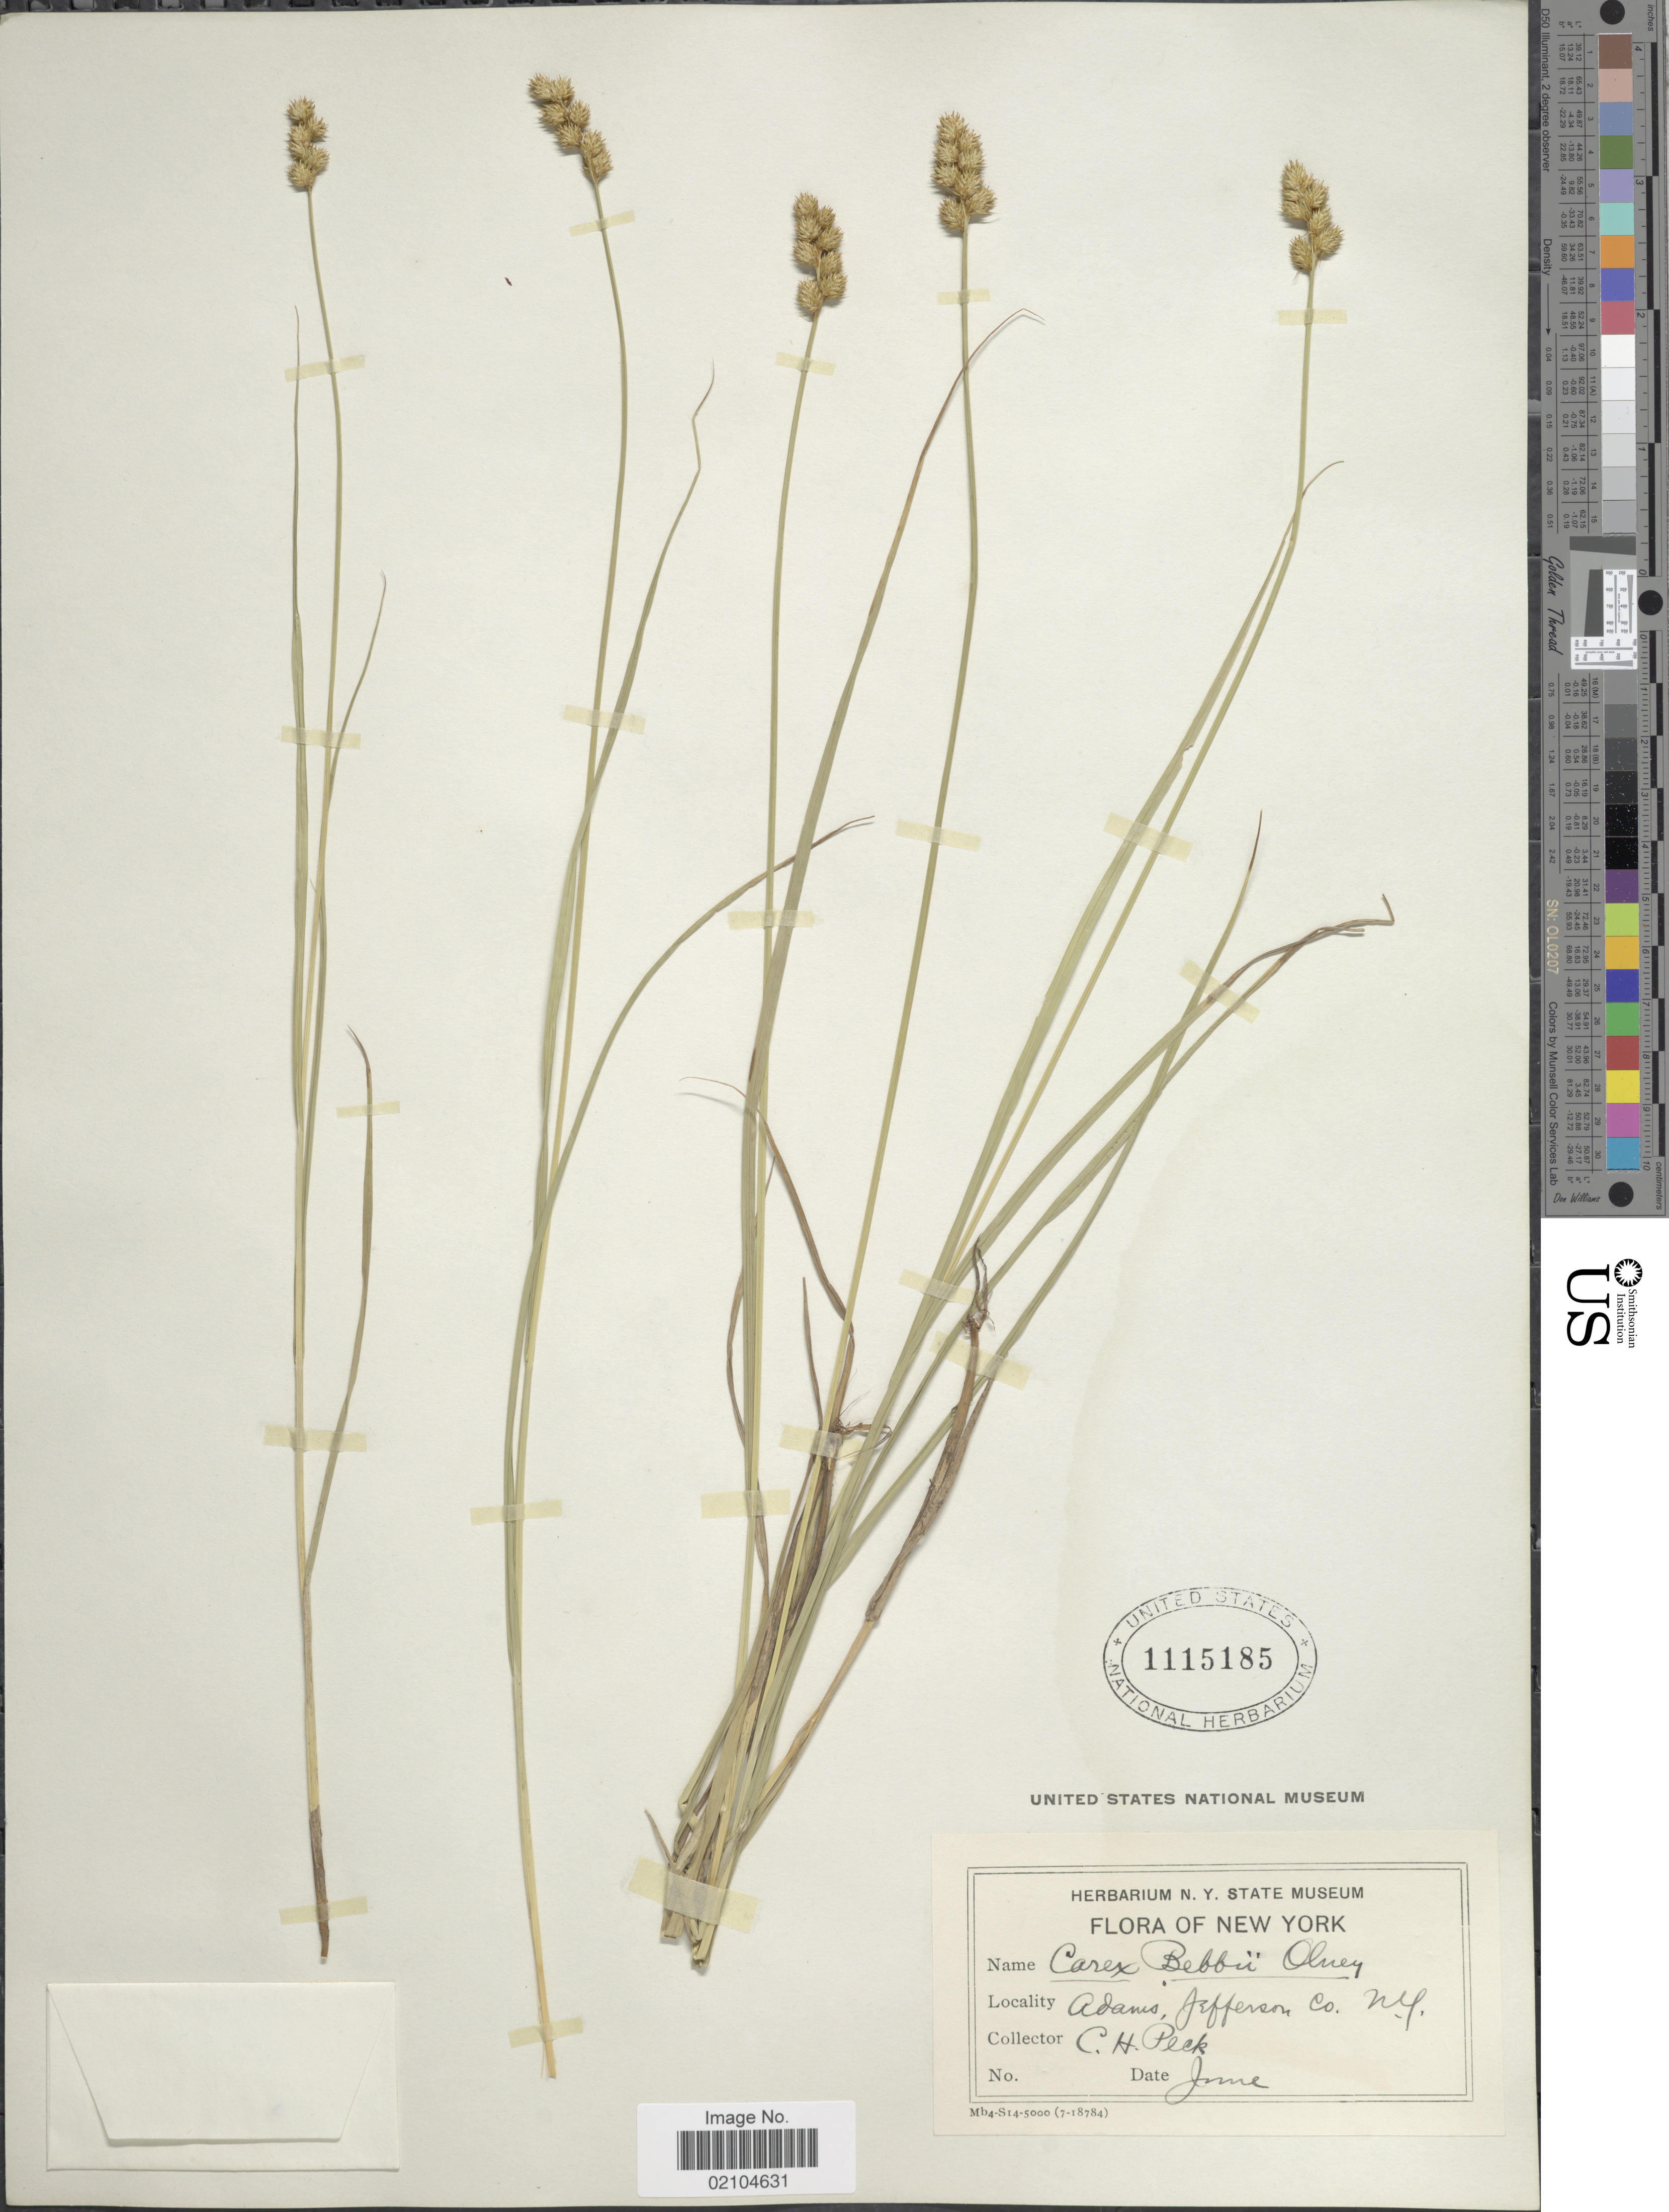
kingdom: Plantae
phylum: Tracheophyta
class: Liliopsida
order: Poales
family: Cyperaceae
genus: Carex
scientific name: Carex bebbii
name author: (L.H. Bailey) Olney ex Fernald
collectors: C. H. Peck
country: United States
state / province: New York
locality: Adams, Jefferson Co.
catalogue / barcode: US 1115185